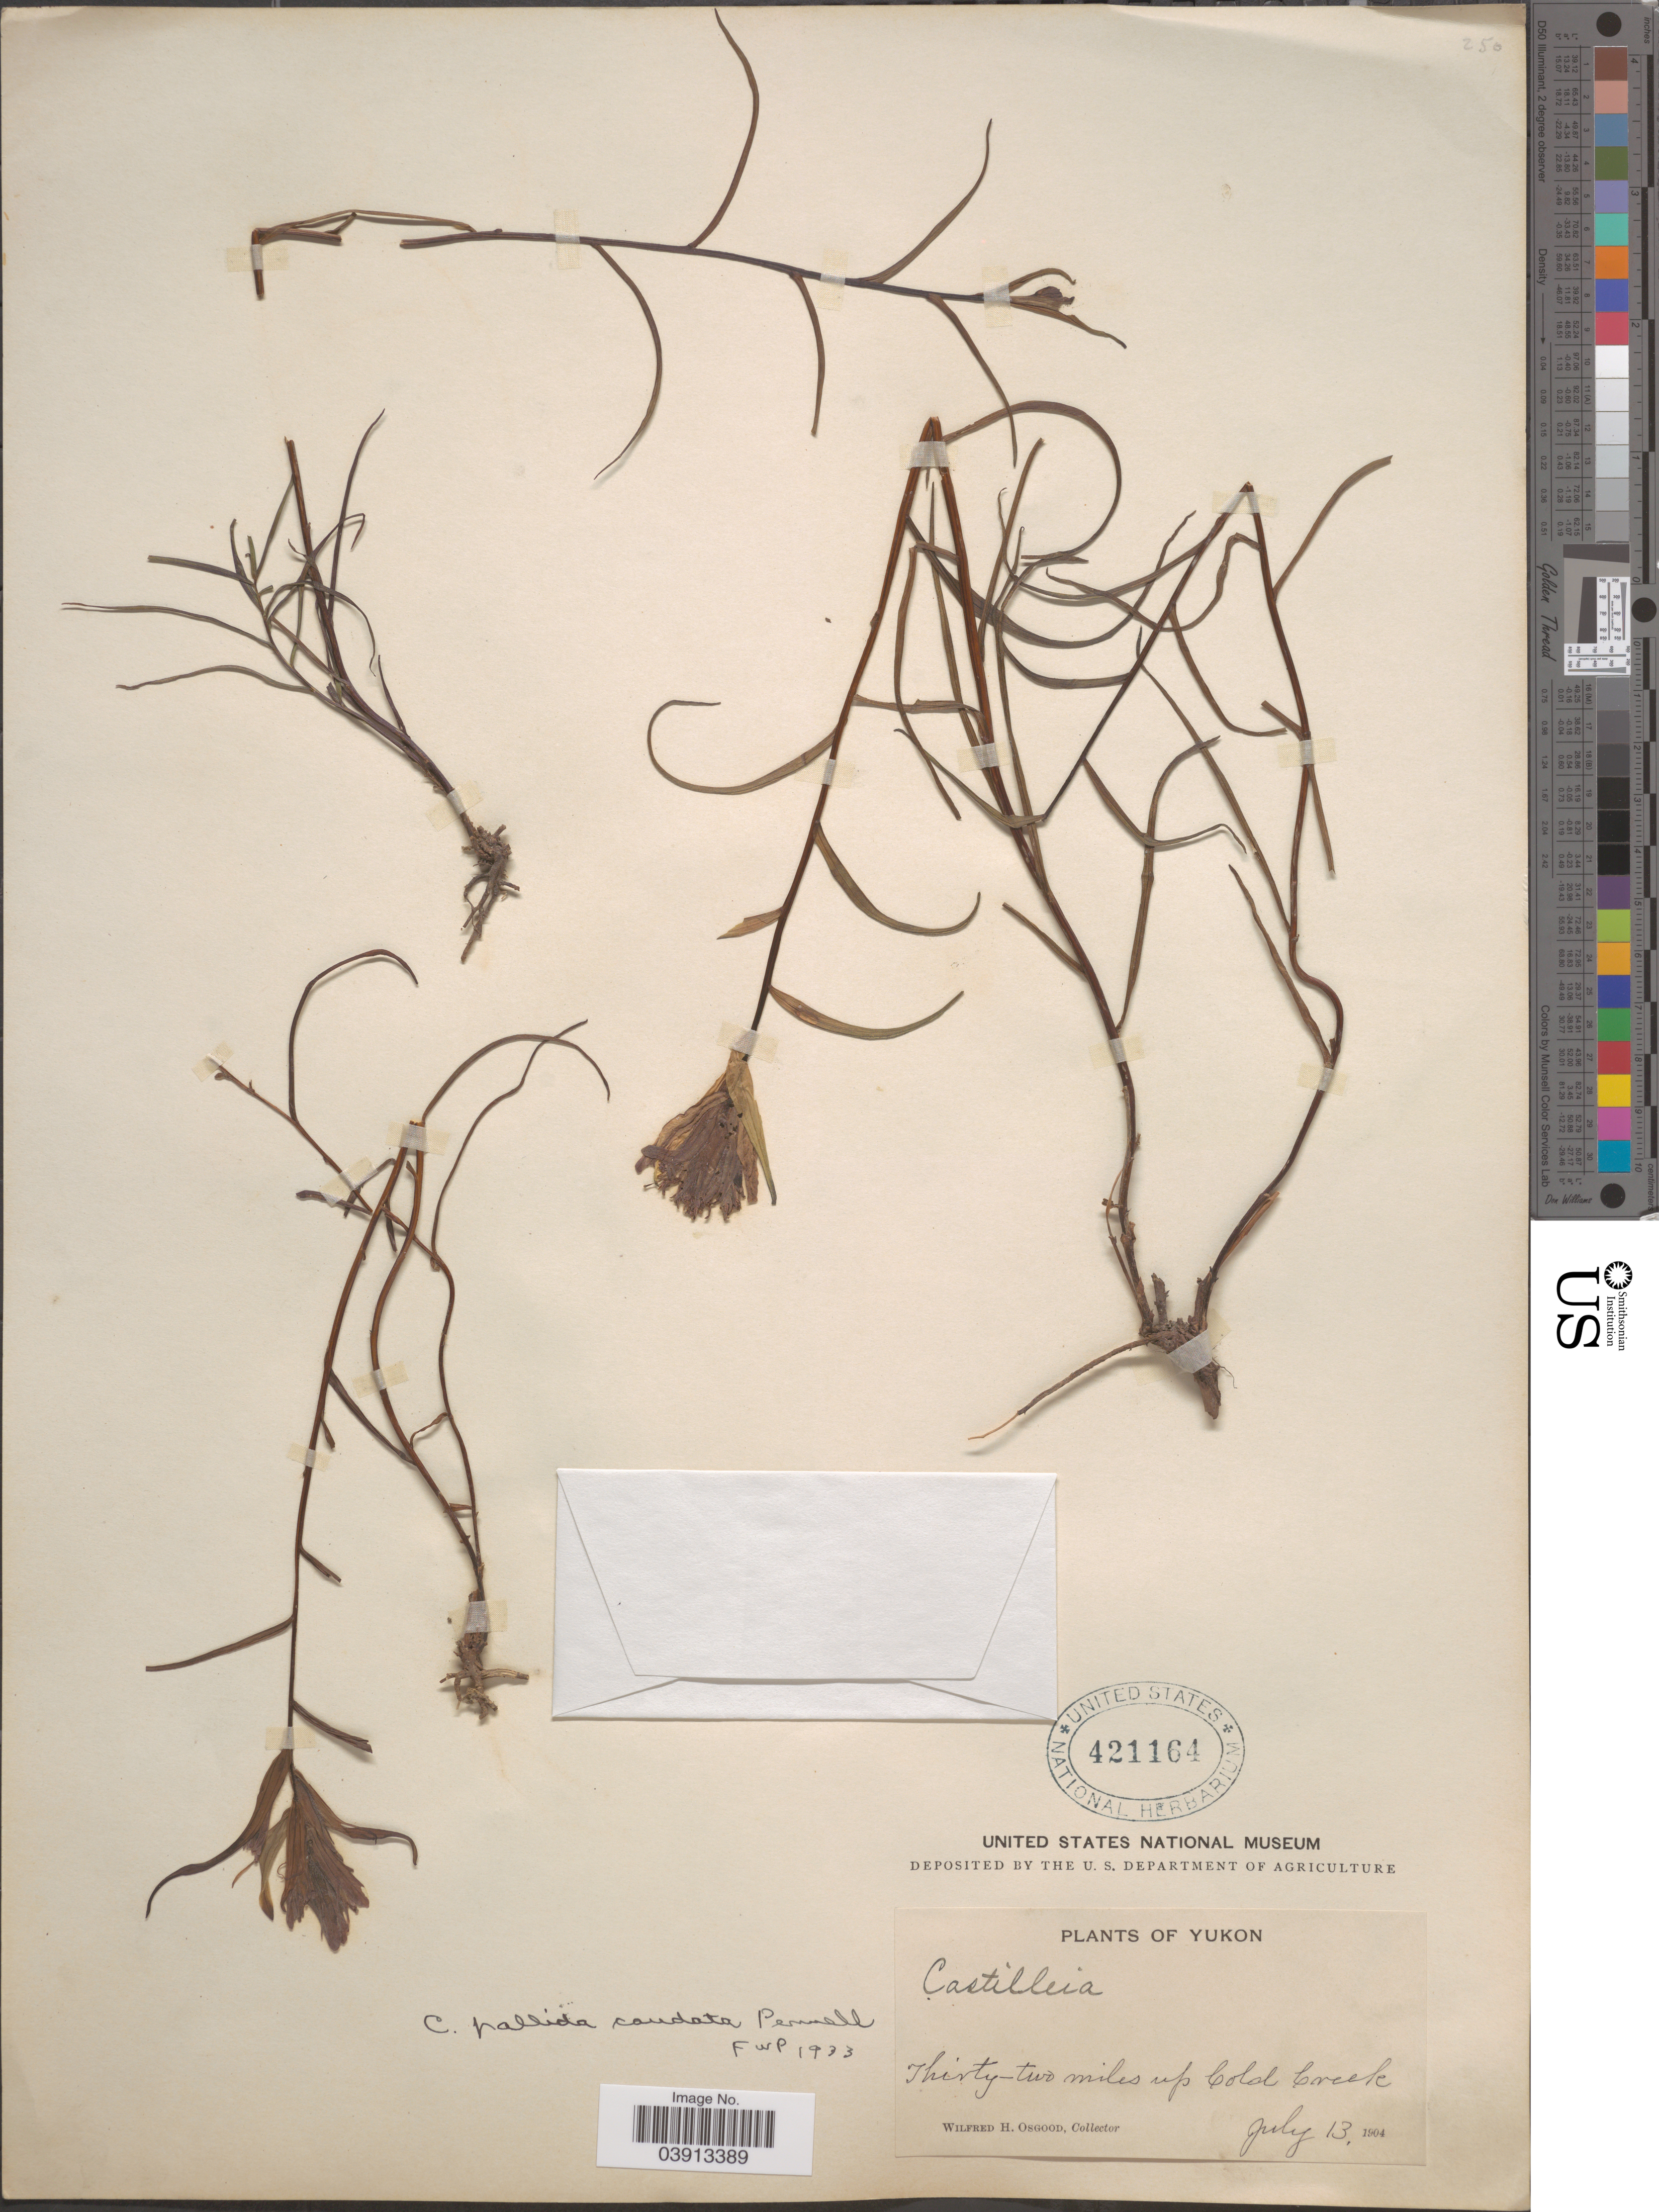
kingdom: Plantae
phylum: Tracheophyta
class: Magnoliopsida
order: Lamiales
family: Orobanchaceae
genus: Castilleja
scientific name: Castilleja pallida subsp. mexiae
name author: Pennell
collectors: W. Osgood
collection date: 1904-07-13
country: Canada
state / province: Yukon Territory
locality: Yukon. Thirty-two miles up Cold Creek.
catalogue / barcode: US 421164